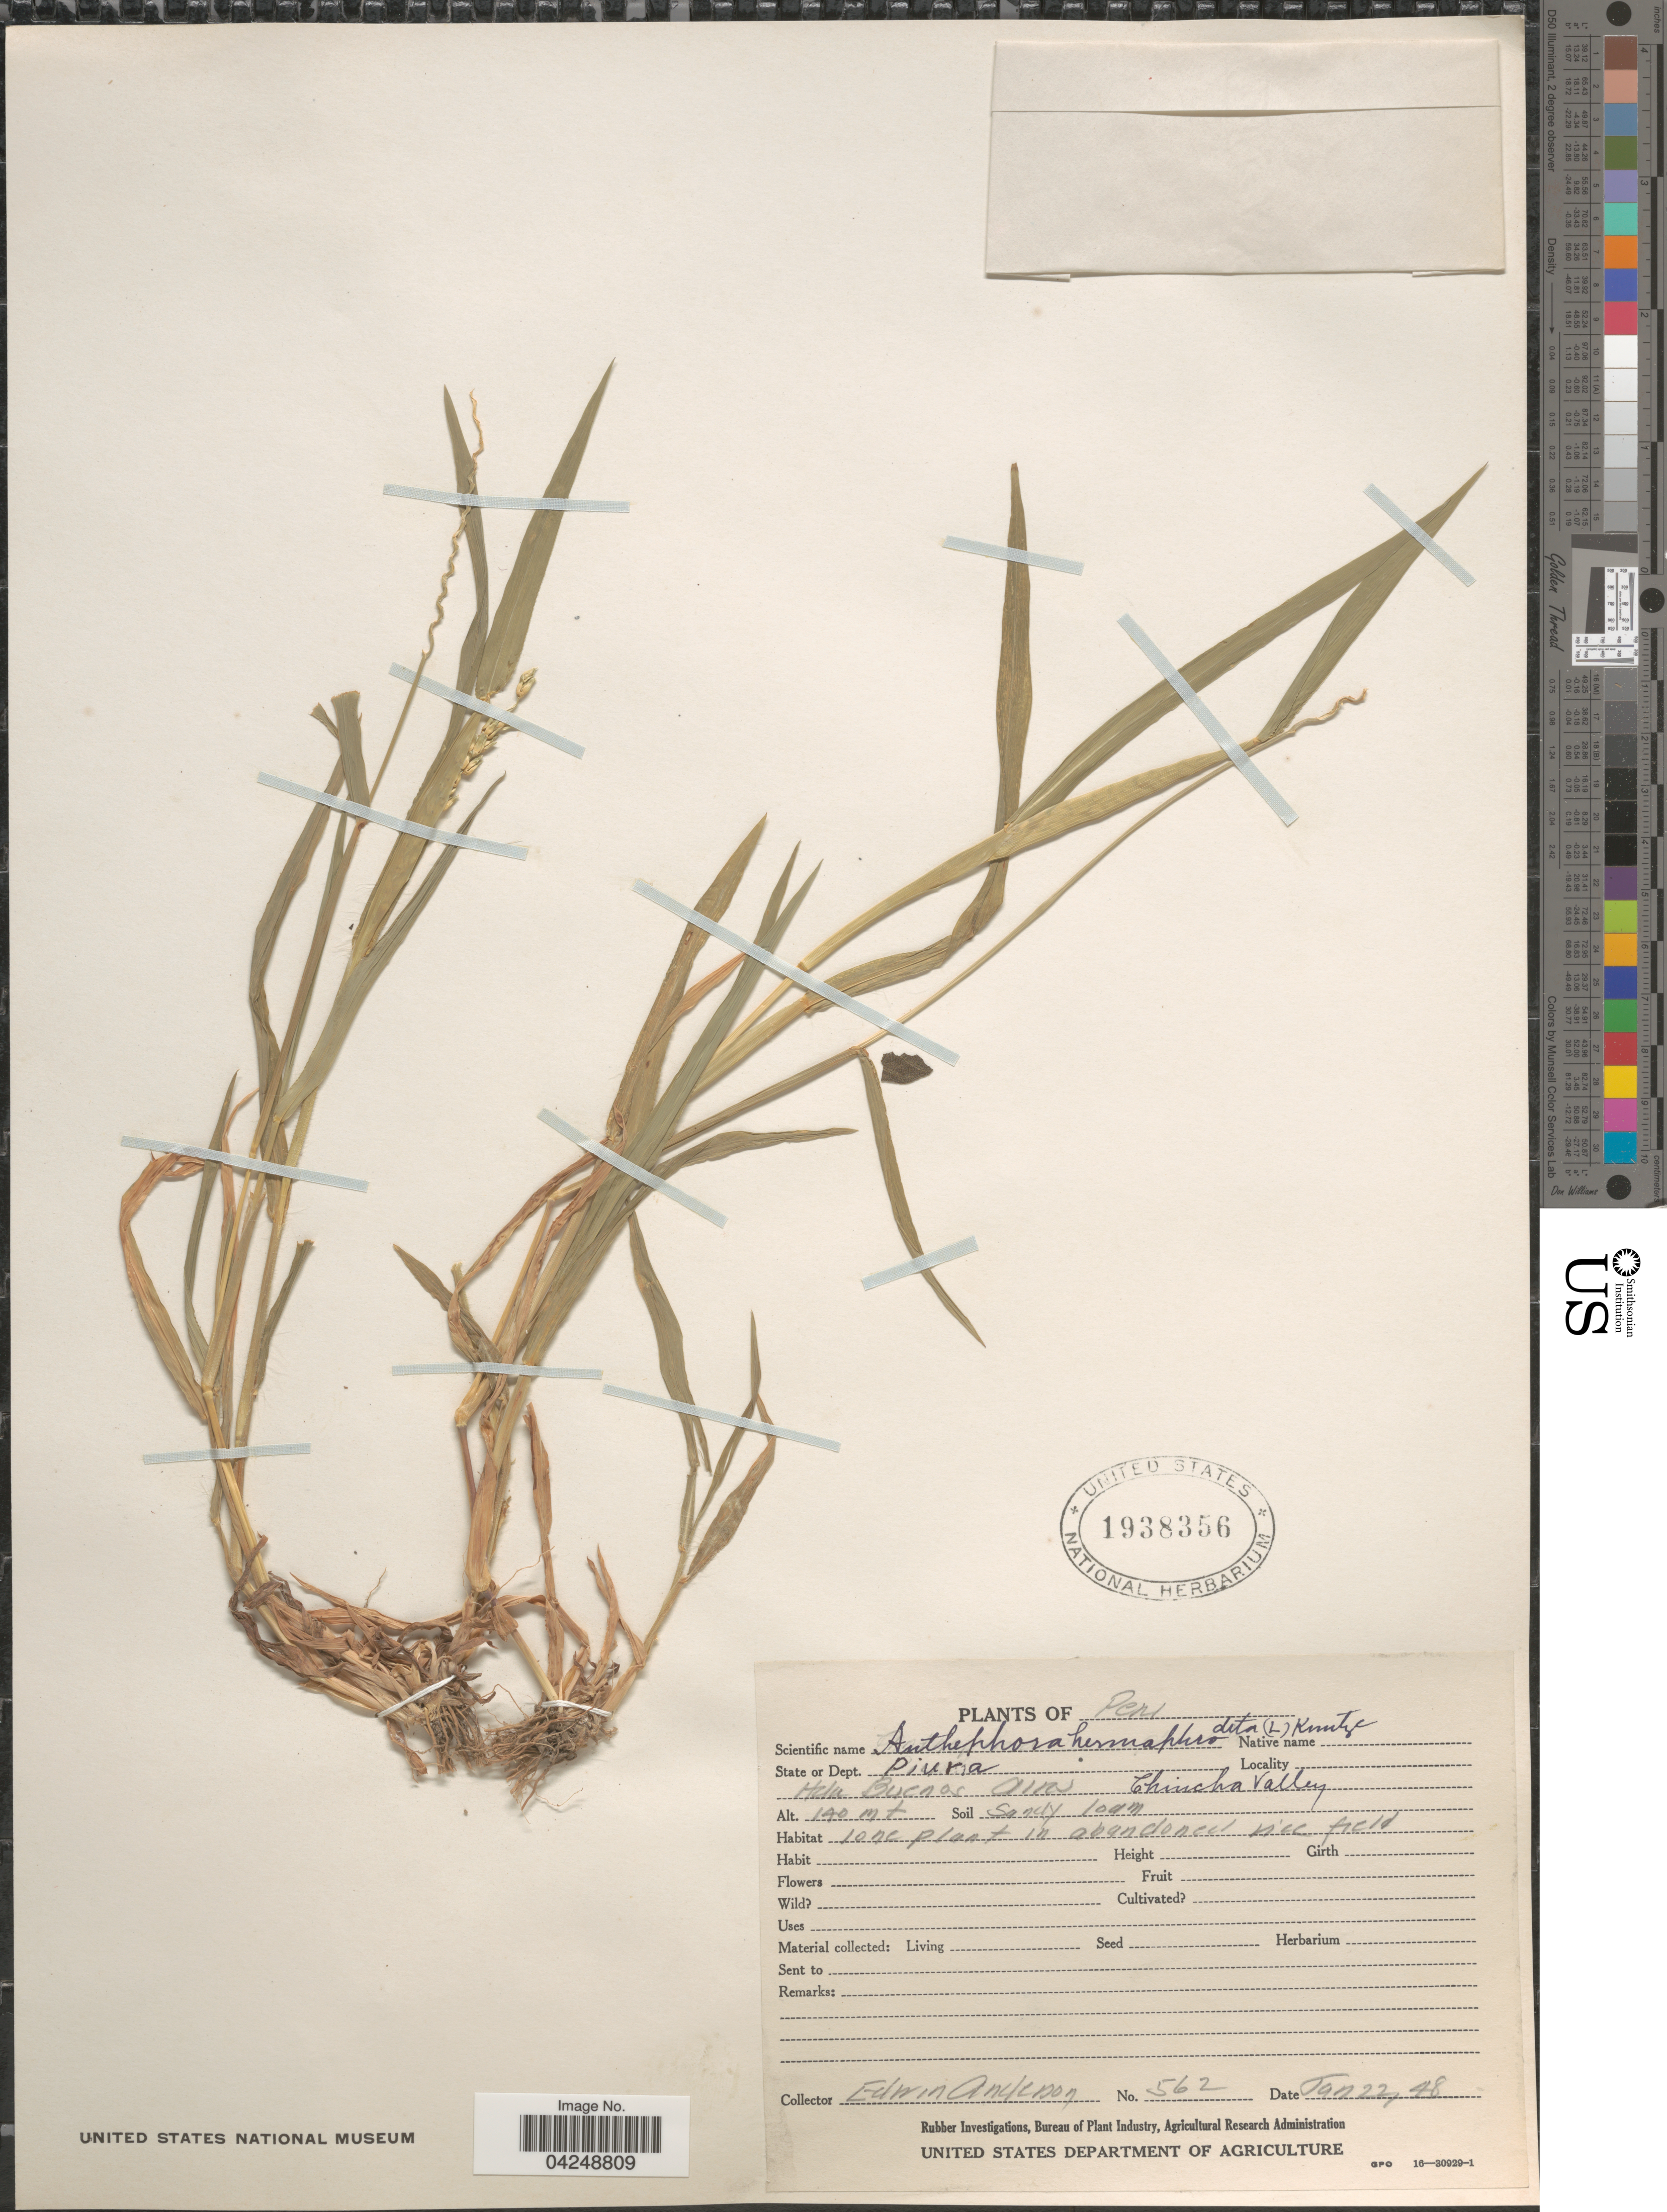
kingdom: Plantae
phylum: Tracheophyta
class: Liliopsida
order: Poales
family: Poaceae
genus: Anthephora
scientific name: Anthephora hermaphrodita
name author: (L.) Kuntze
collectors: E. Anderson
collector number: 562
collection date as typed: Transcribed d/m/y: 22/1/48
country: Peru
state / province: Piura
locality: Dept. Piura. Hda Buenos Aires. Chincha Valley.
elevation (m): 140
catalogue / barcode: US 1938356